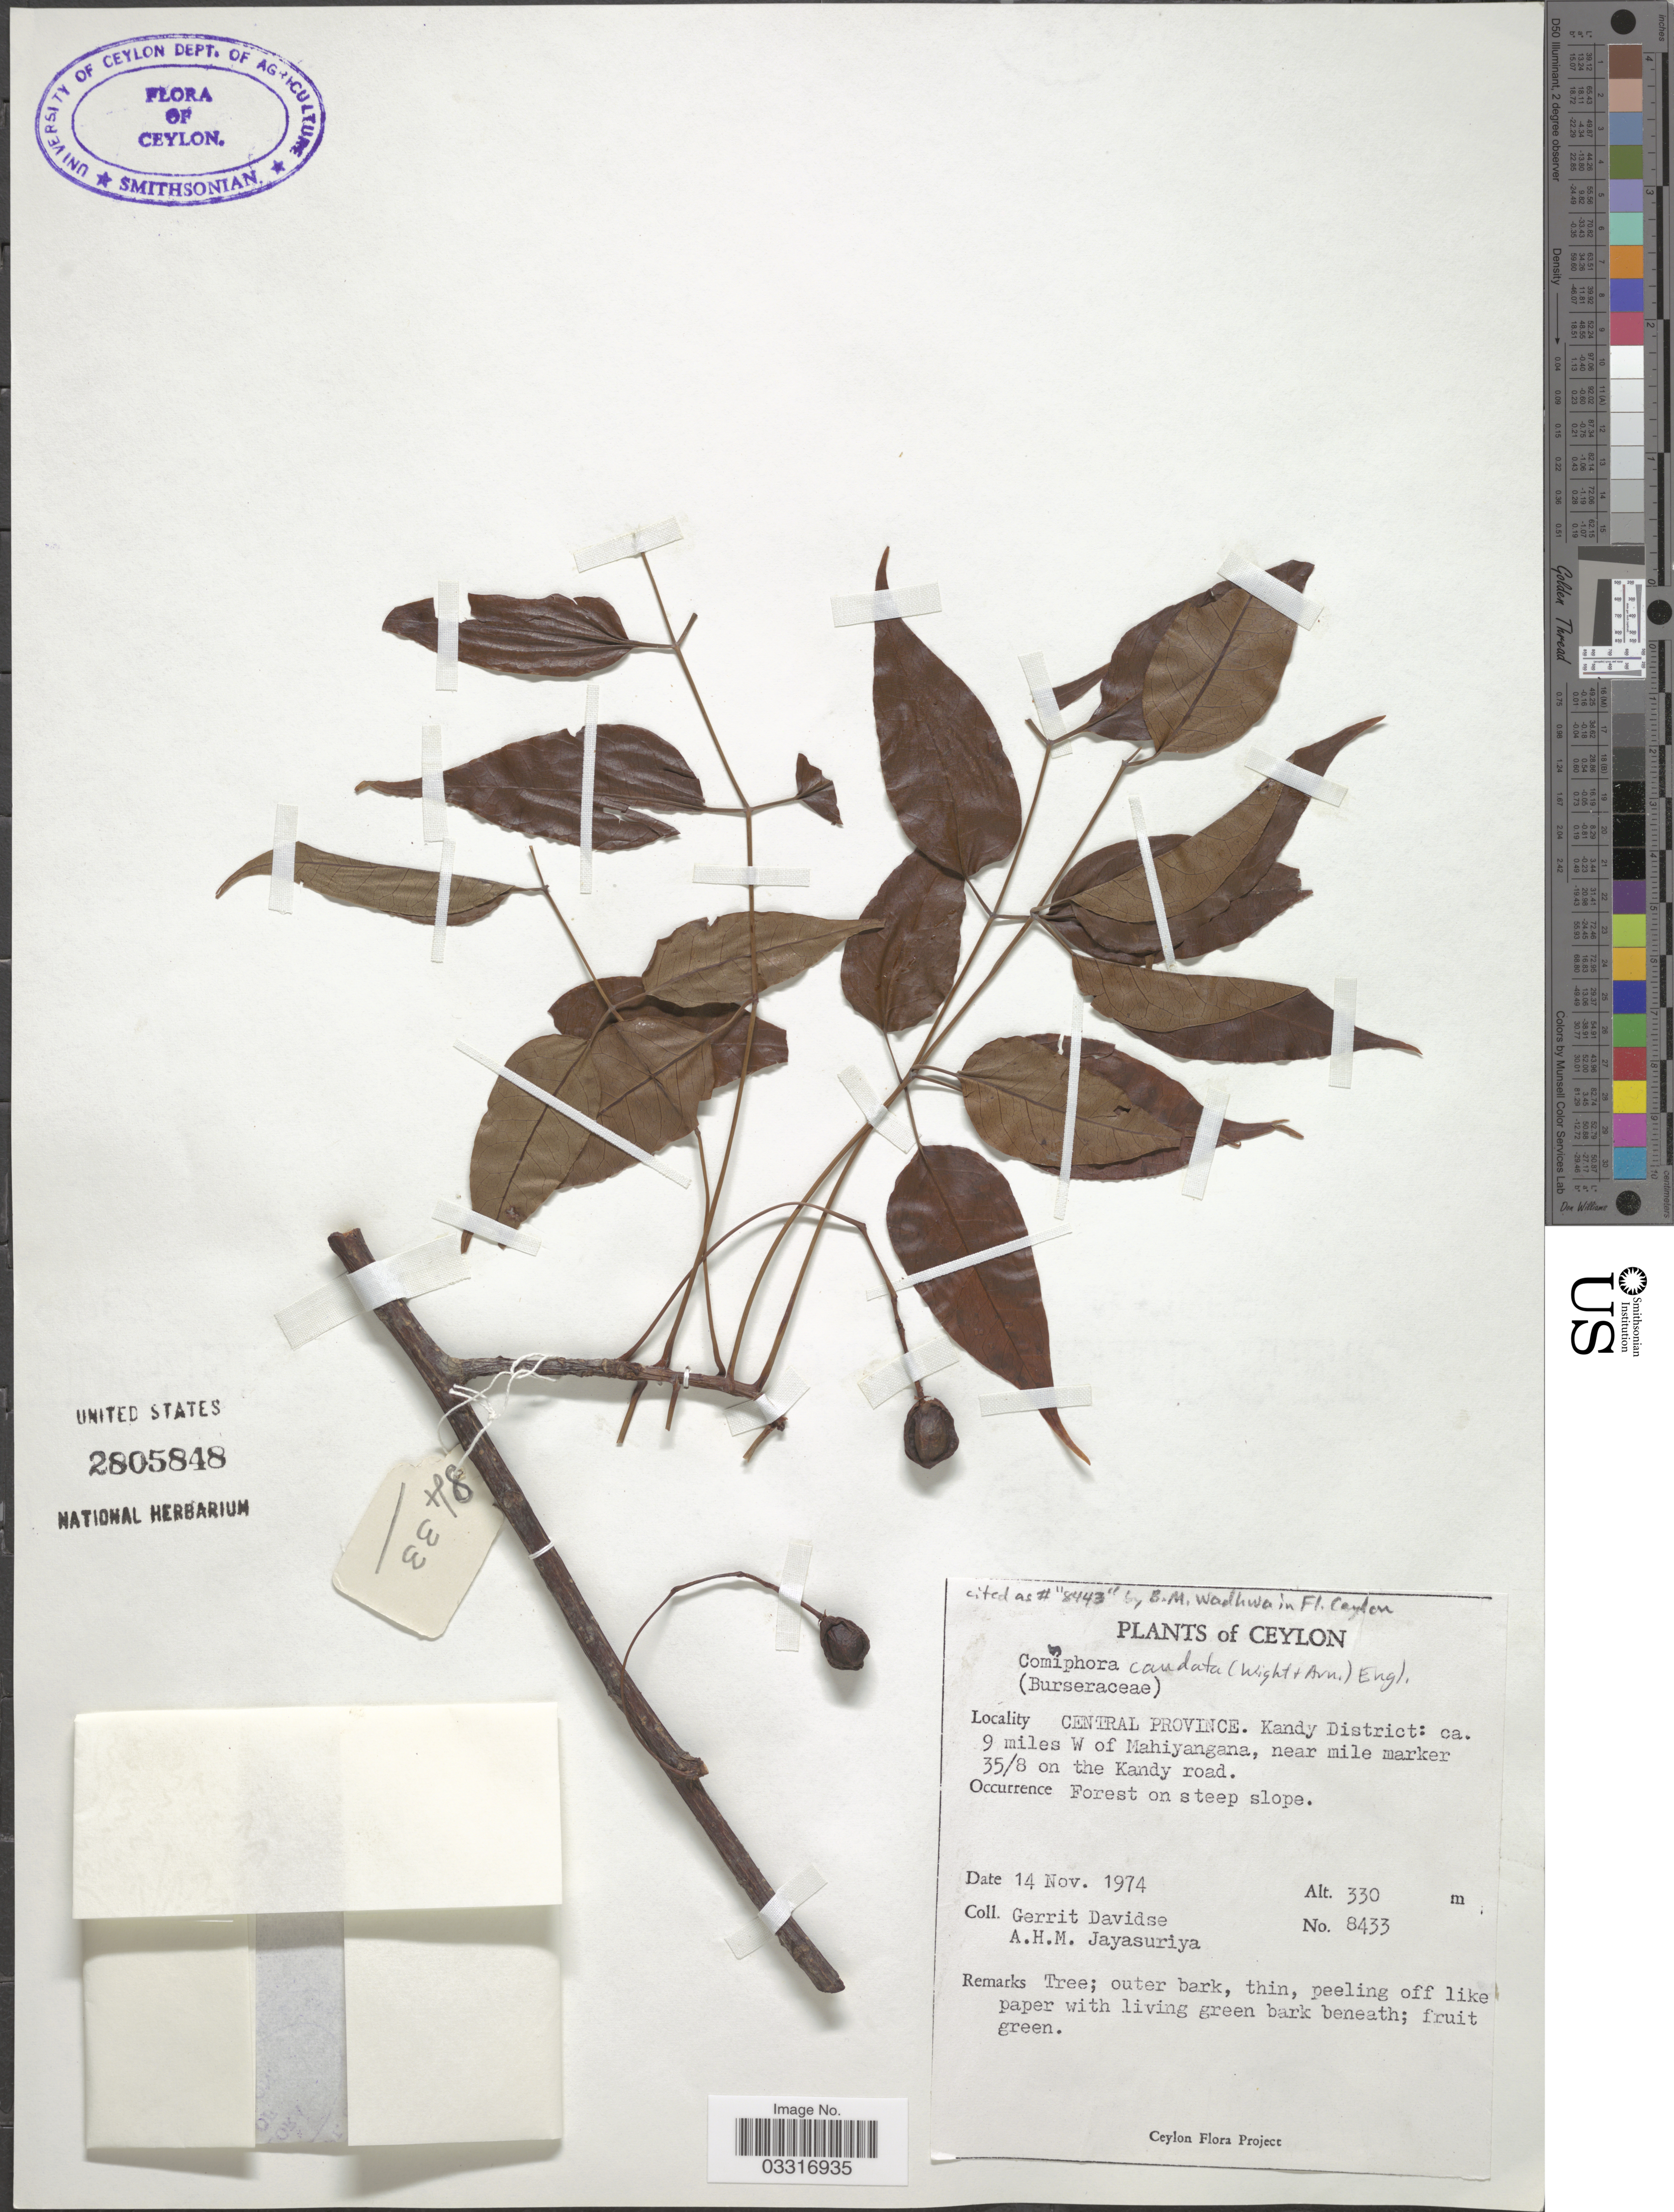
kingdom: Plantae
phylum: Tracheophyta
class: Magnoliopsida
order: Sapindales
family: Burseraceae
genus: Commiphora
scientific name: Commiphora caudata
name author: Engl.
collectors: G. Davidse & A. H. Jayasuriya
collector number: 8433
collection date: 1974-11-14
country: Sri Lanka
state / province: Central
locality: Ceylon, Kandy District: ca. 9 miles W of Mahiyangana, near mile marker 35/8 on the Kandy road.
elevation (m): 330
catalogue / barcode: US 2805848